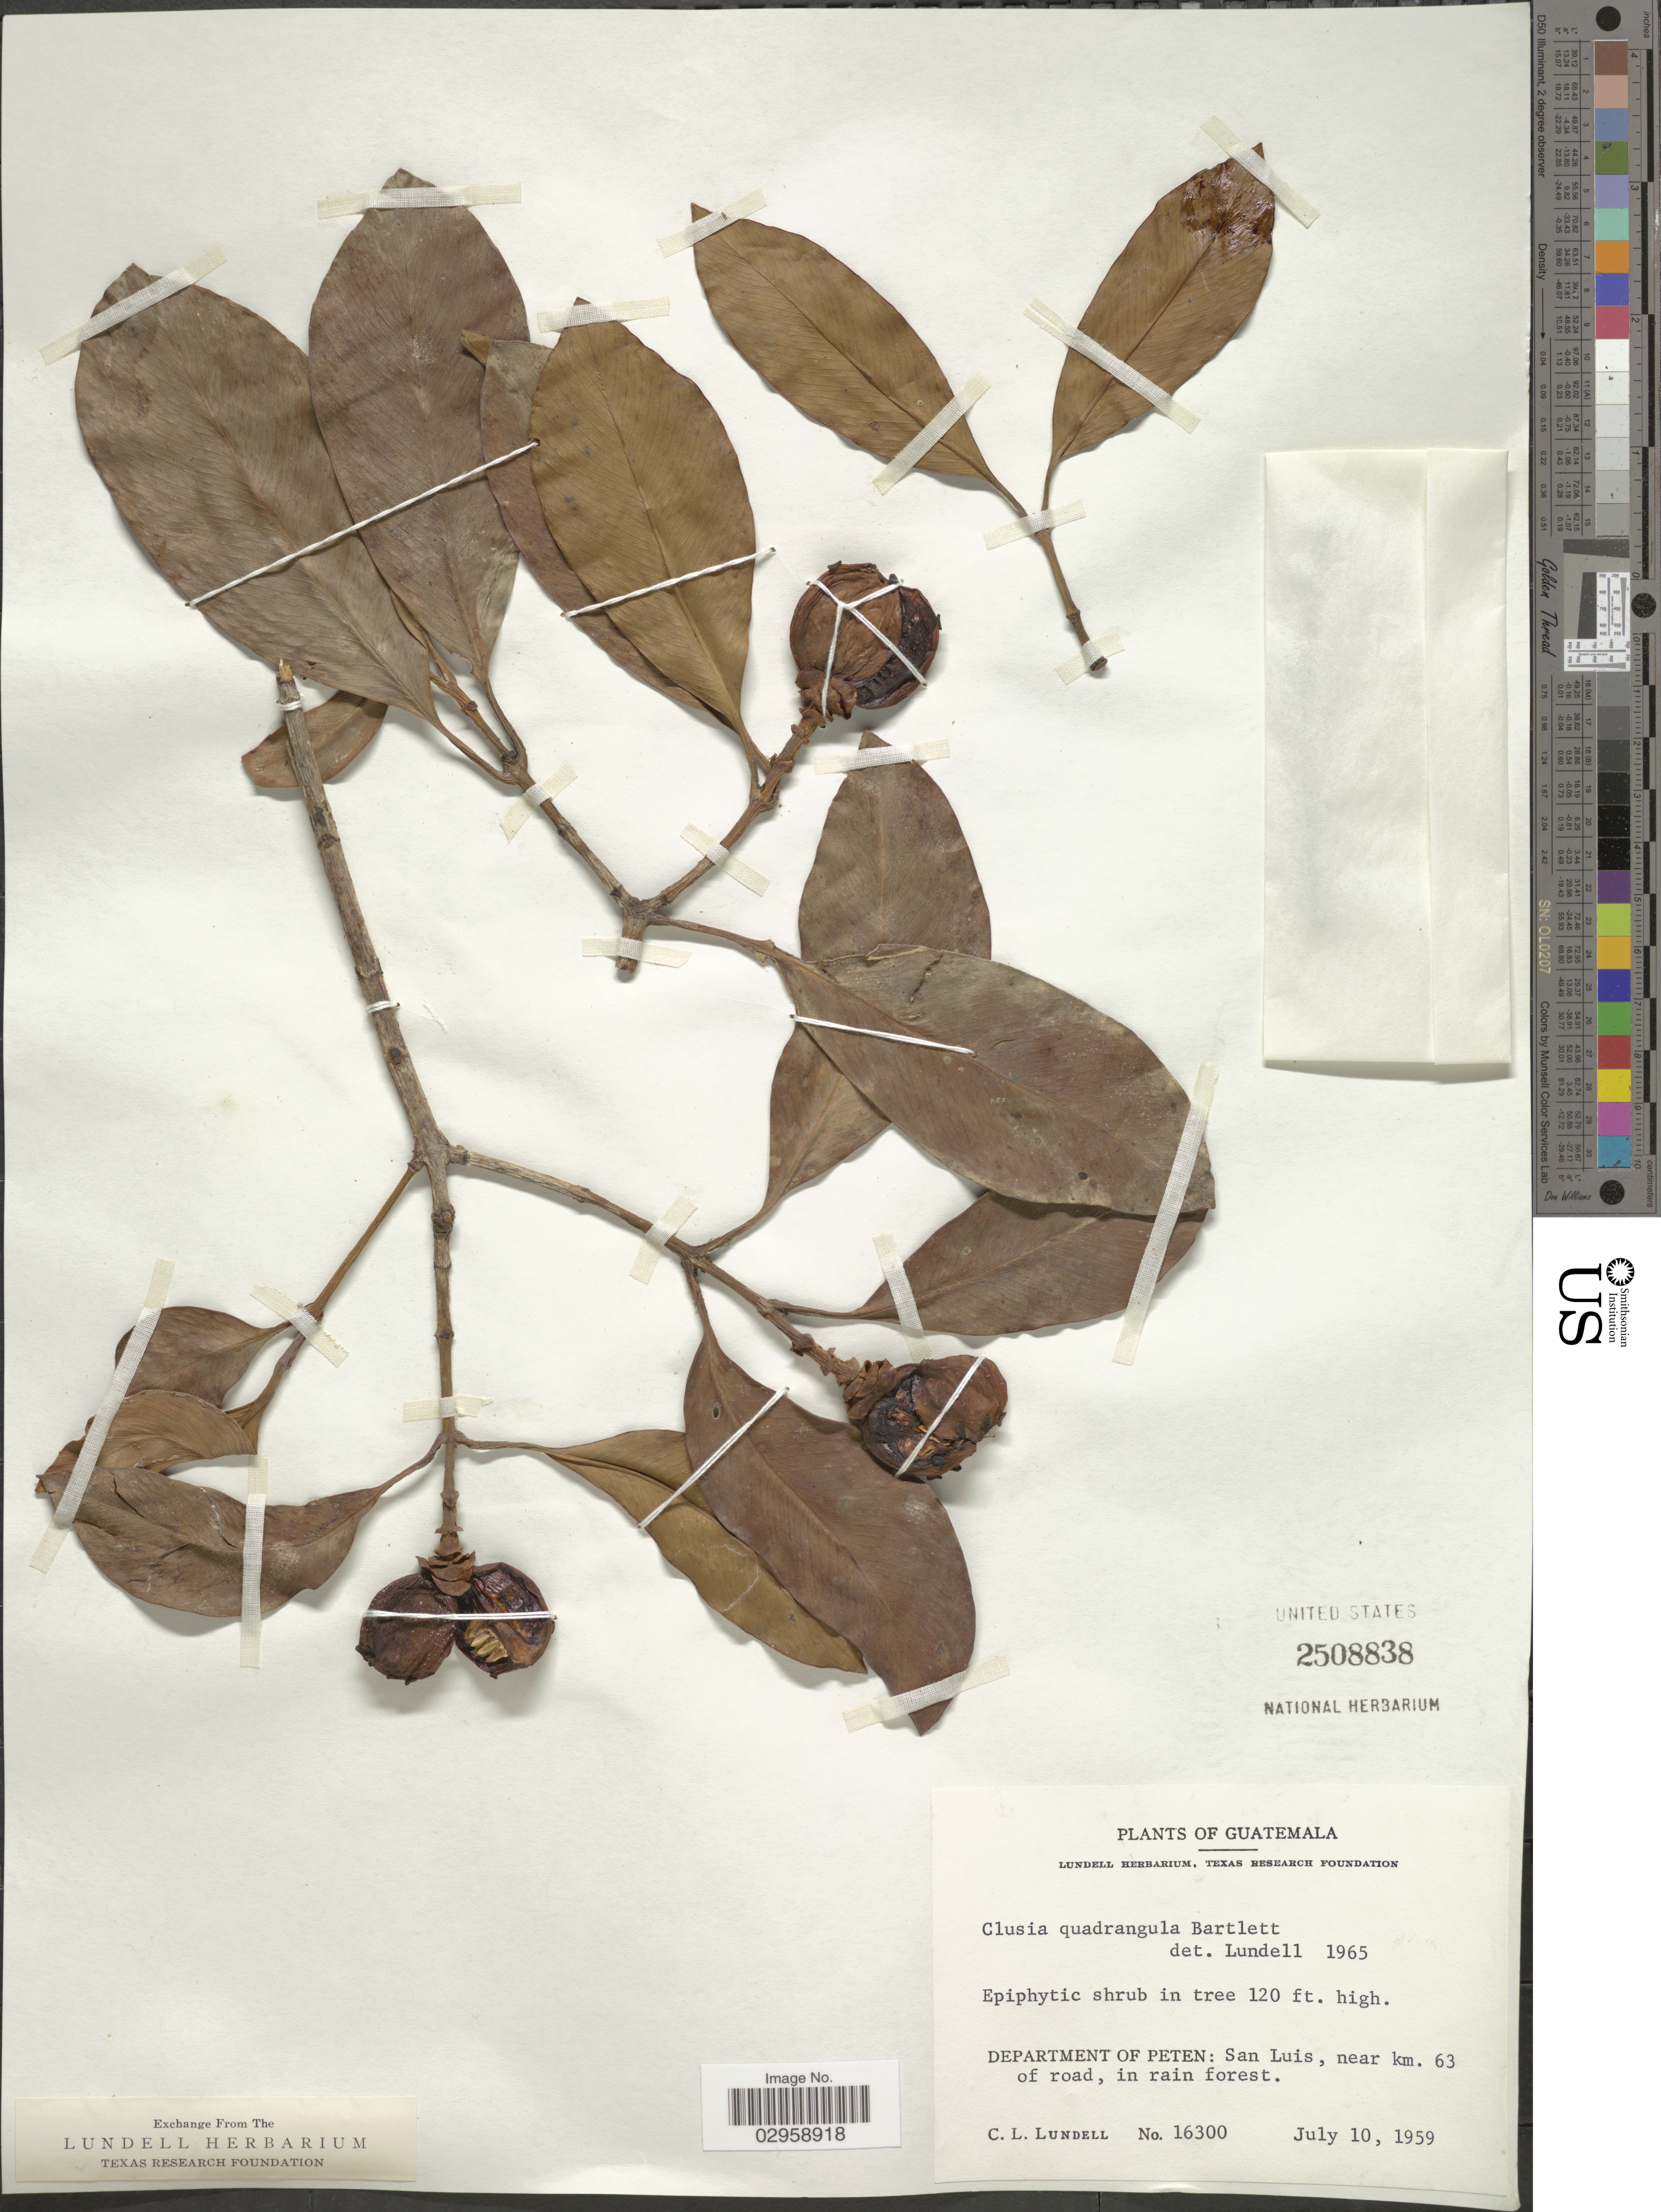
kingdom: Plantae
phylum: Tracheophyta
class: Magnoliopsida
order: Malpighiales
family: Clusiaceae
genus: Clusia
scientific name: Clusia quadrangula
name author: Bartlett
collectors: C. L. Lundell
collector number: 16300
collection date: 1959-07-10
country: Guatemala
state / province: El Petén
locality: Department of Peten: San Luis, near km. 63 of road, in rain forest.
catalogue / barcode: US 2508838